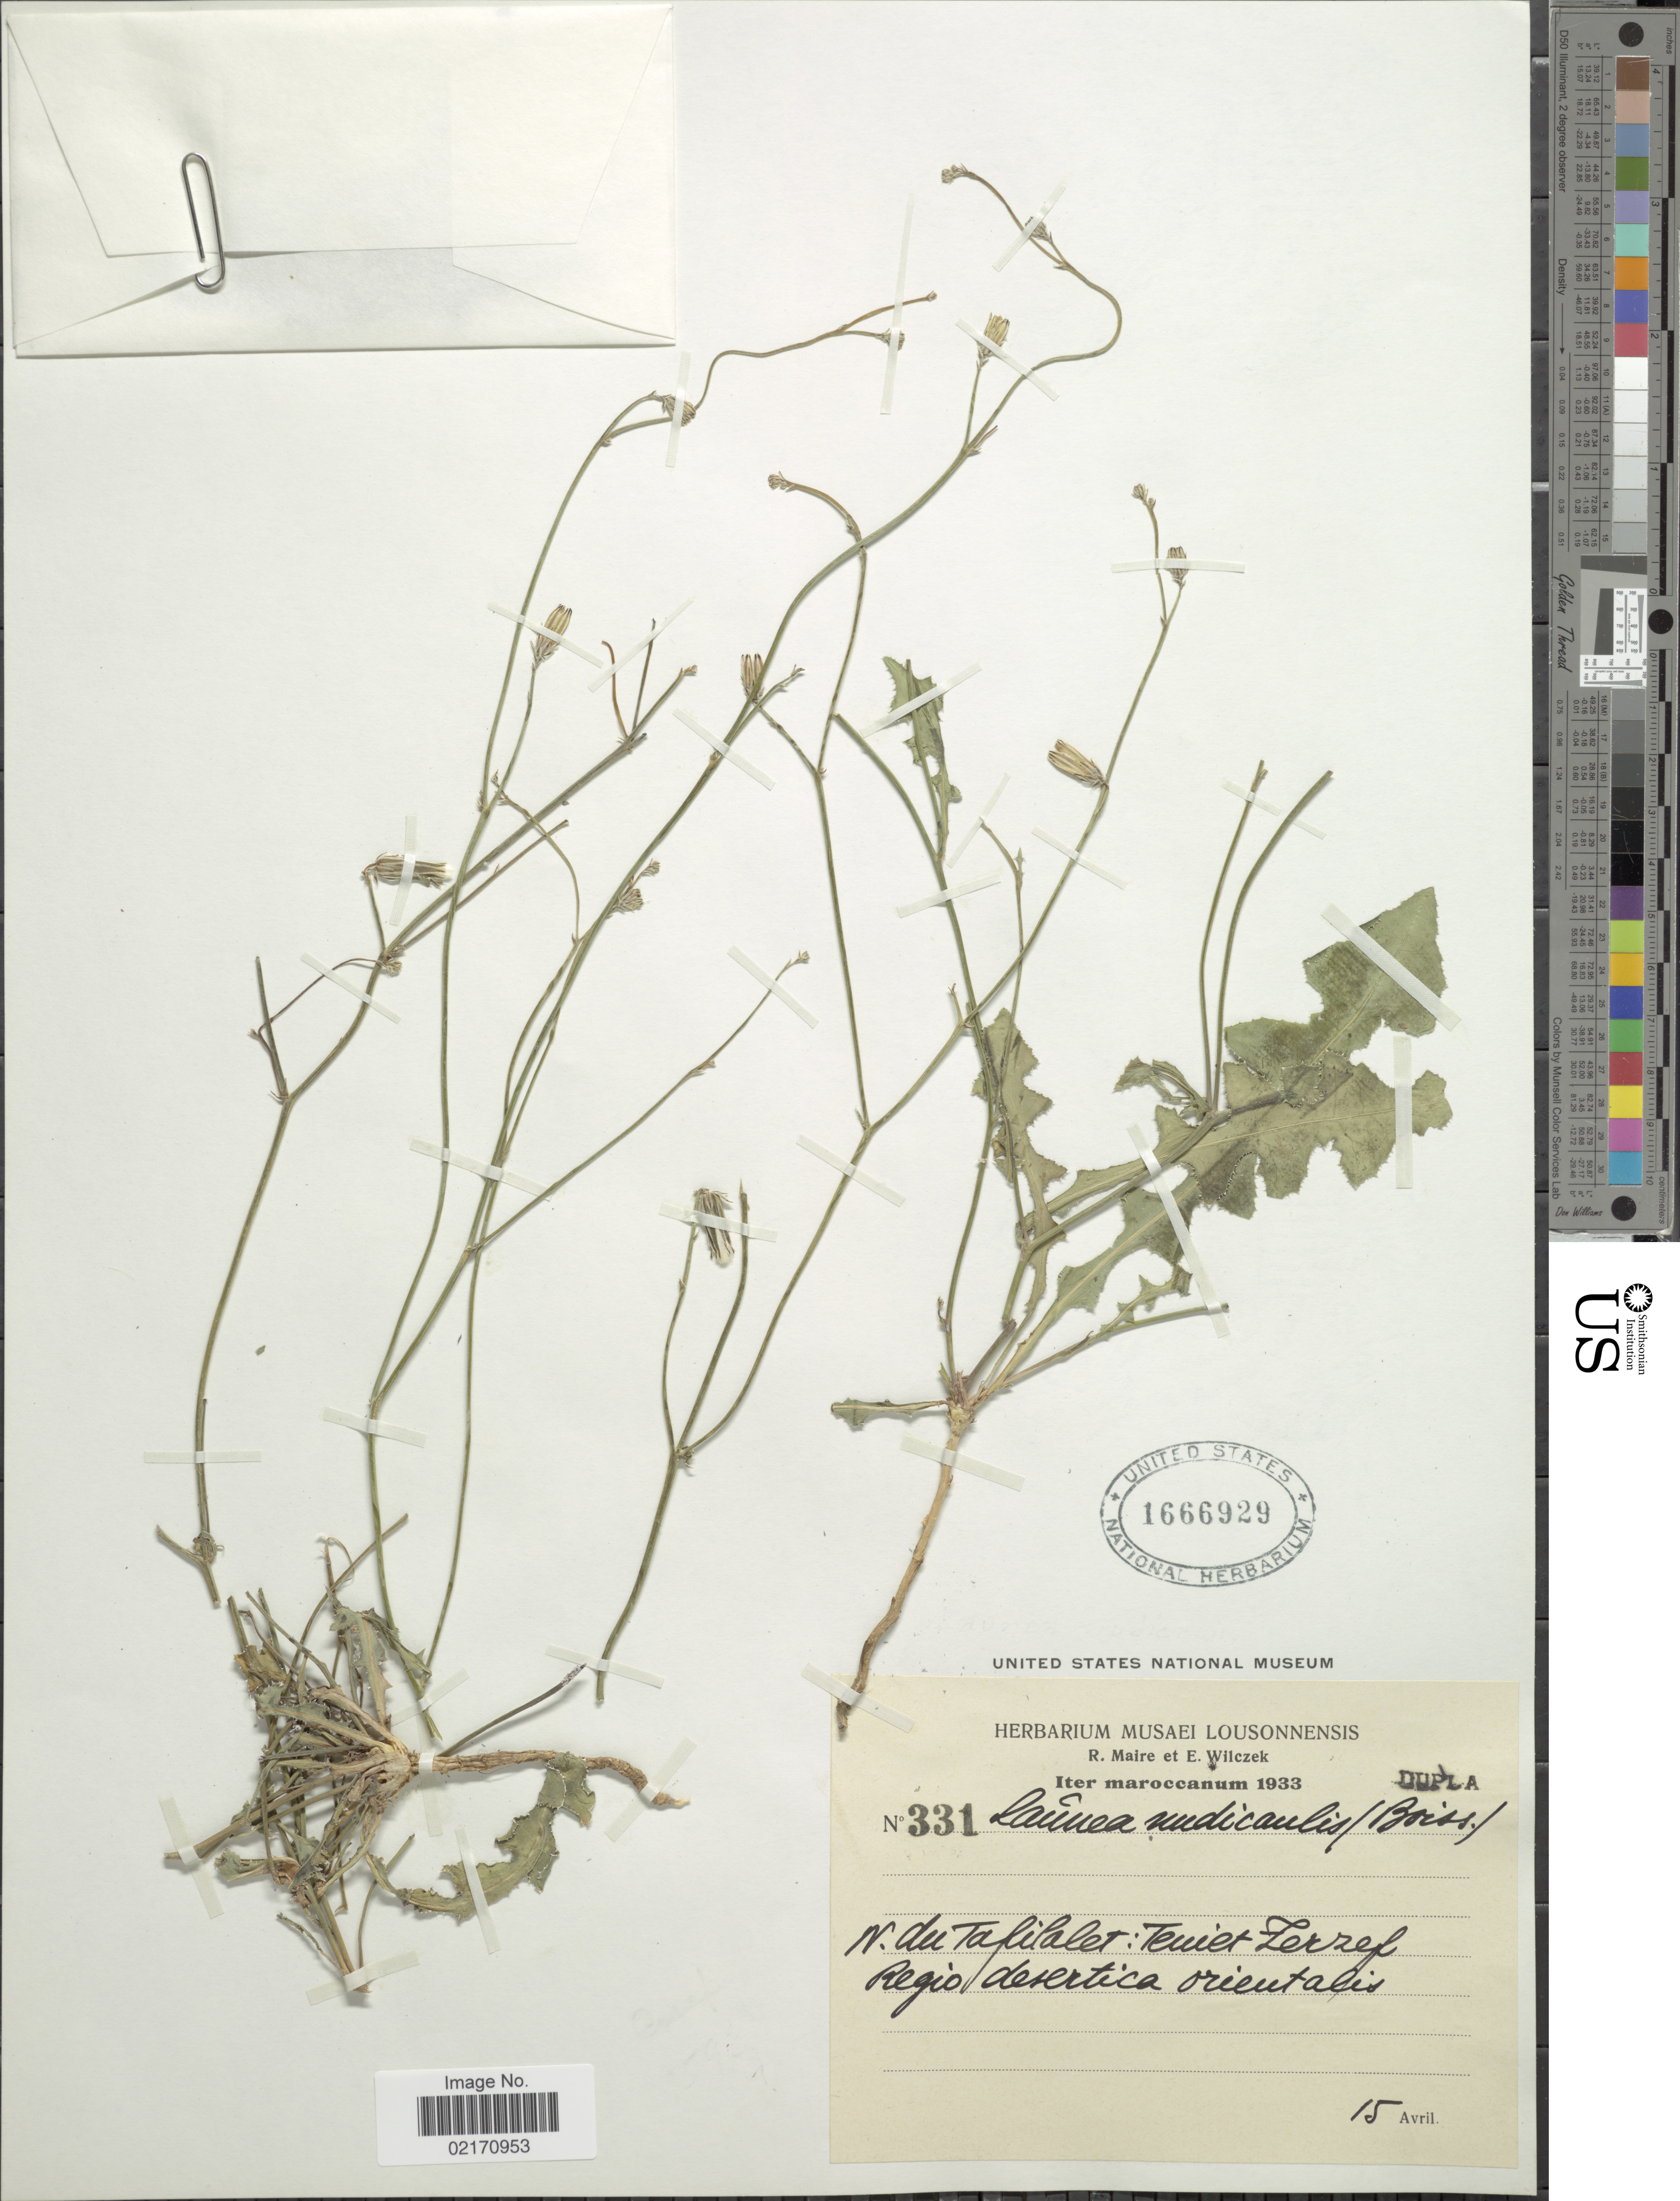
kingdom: Plantae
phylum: Tracheophyta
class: Magnoliopsida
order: Asterales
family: Asteraceae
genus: Launaea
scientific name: Launaea nudicaulis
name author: (L.) Hook. f.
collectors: R. C. Maire & E. Wilczek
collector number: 331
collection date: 1933-04-15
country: Morocco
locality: N. du Tafilalet, Teniet Zerzef.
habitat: Regio desertica orientalis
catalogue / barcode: US 1666929